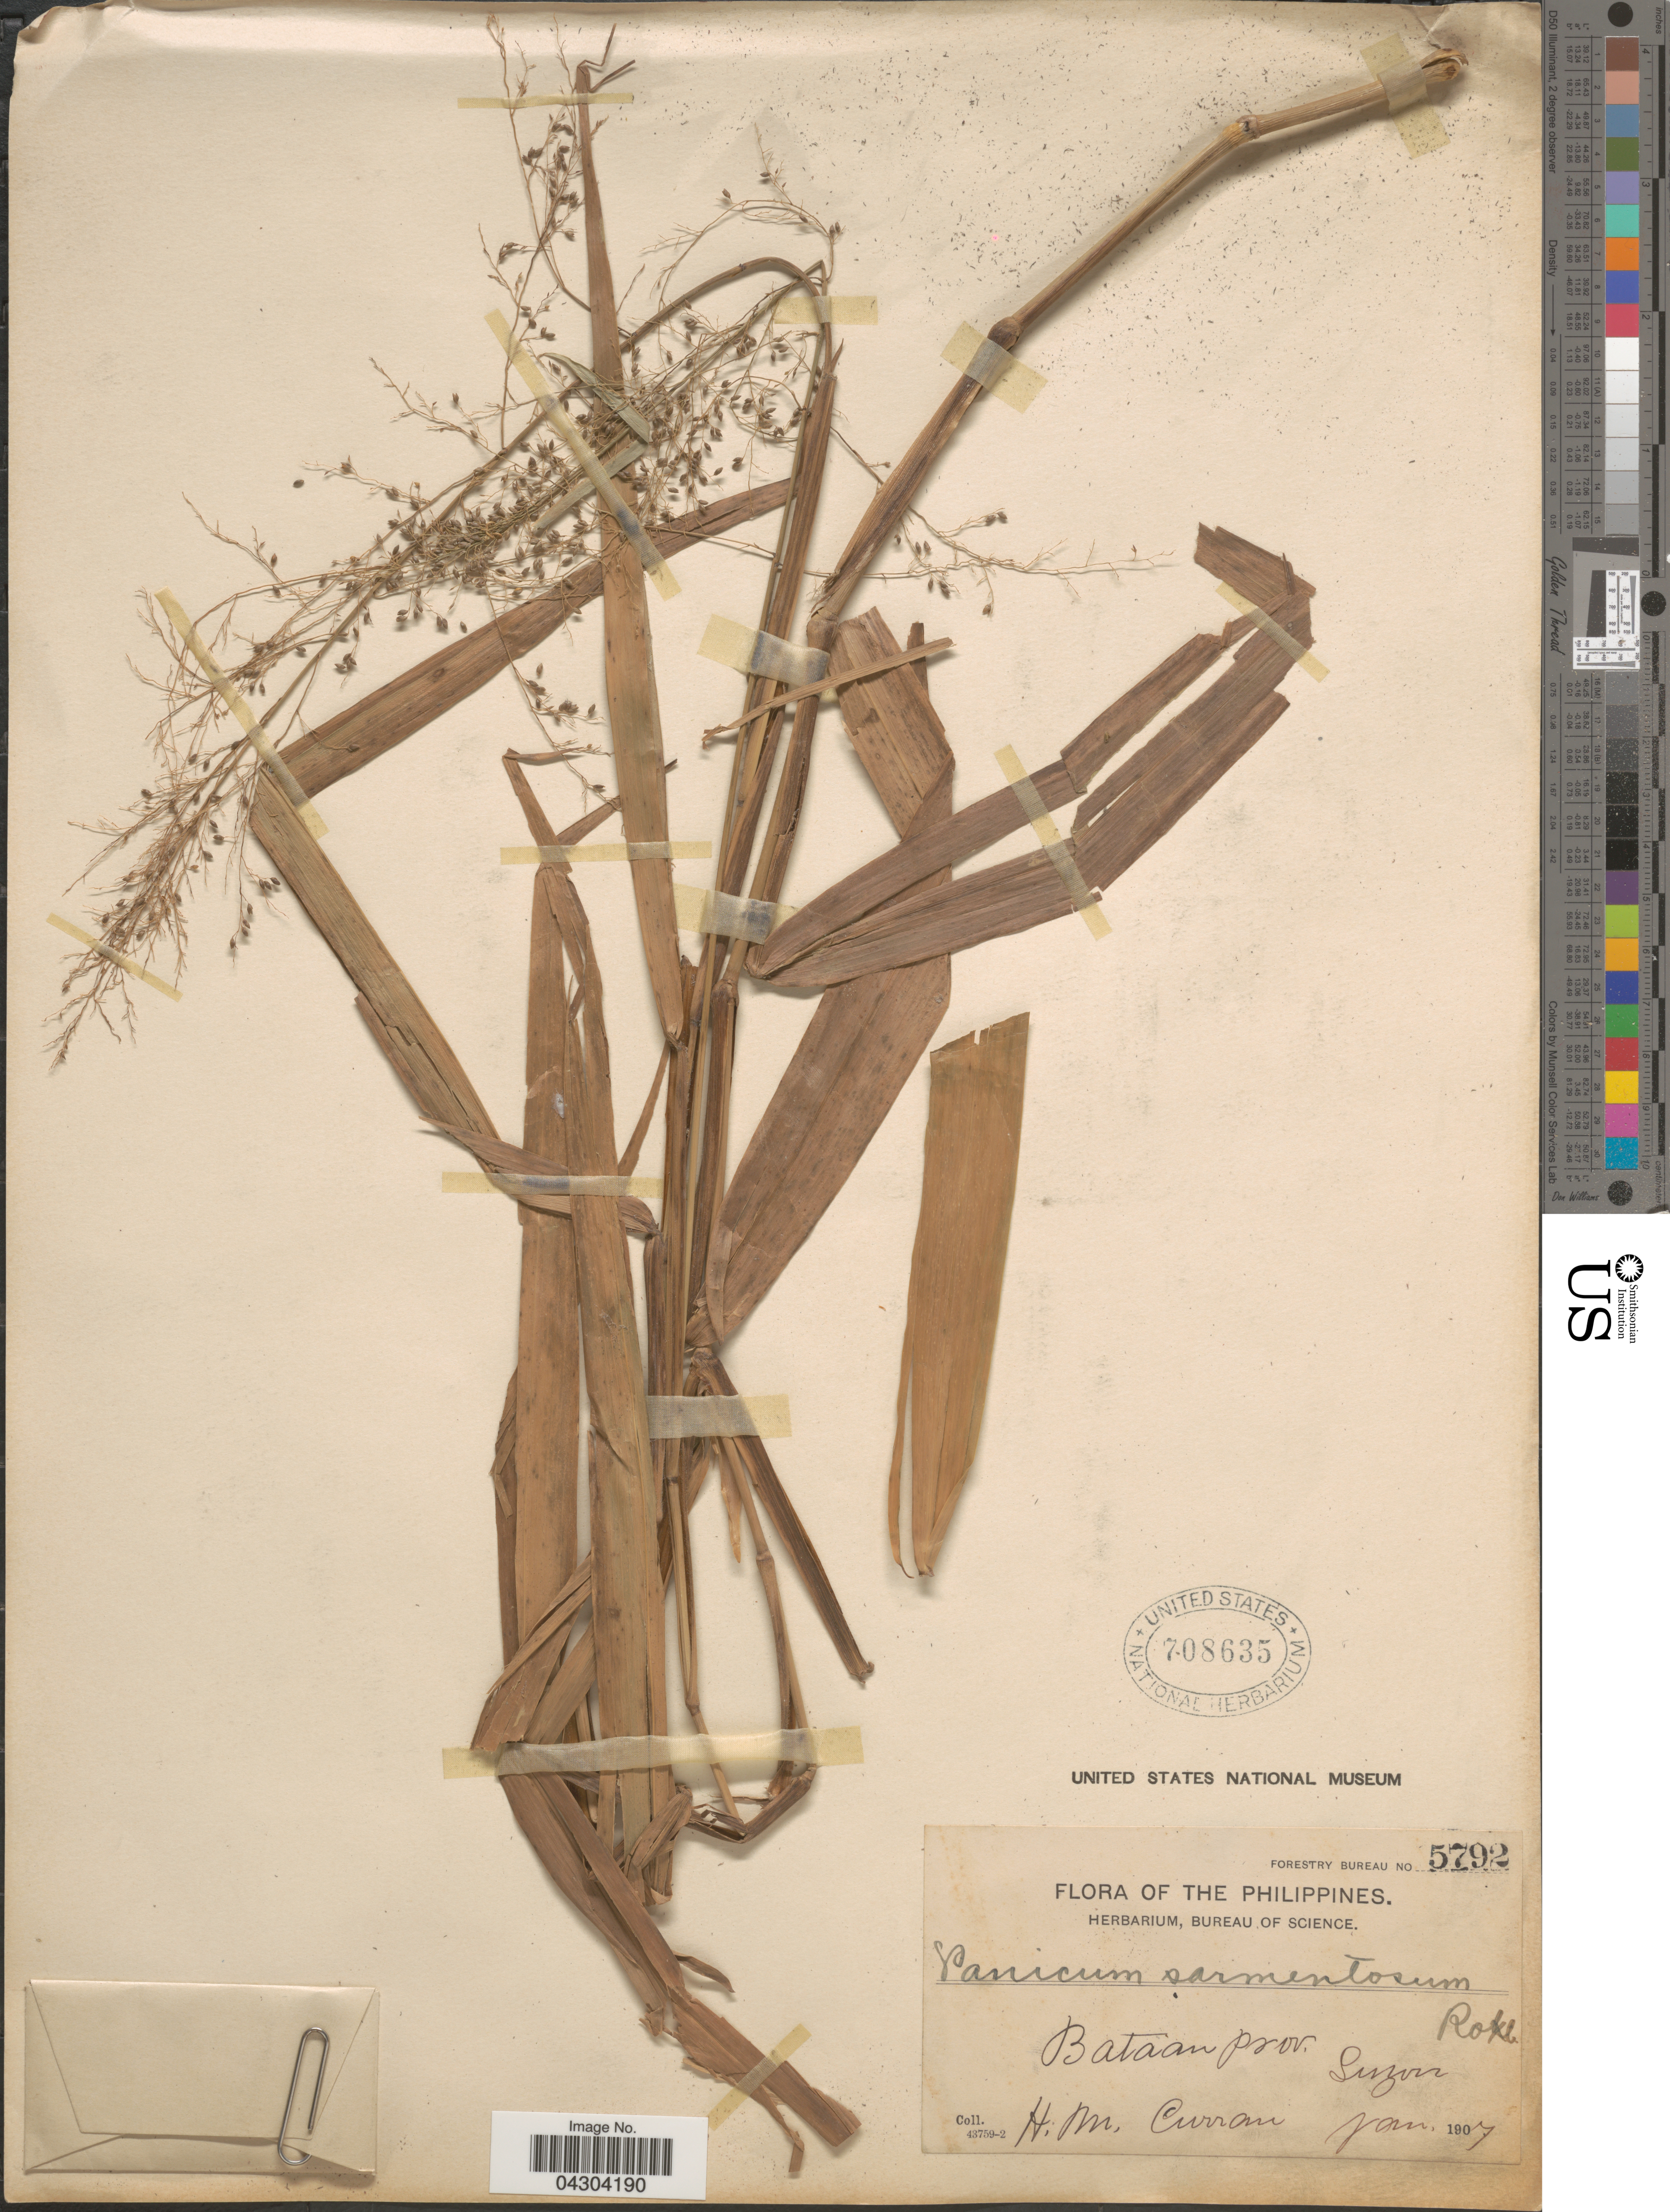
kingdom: Plantae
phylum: Tracheophyta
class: Liliopsida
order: Poales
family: Poaceae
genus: Panicum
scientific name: Panicum sarmentosum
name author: Roxb.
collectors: H. M. Curran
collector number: Forestry Bureau 5792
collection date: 1907-01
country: Philippines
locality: Bataan Prov. Luzon.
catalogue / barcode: US 708635